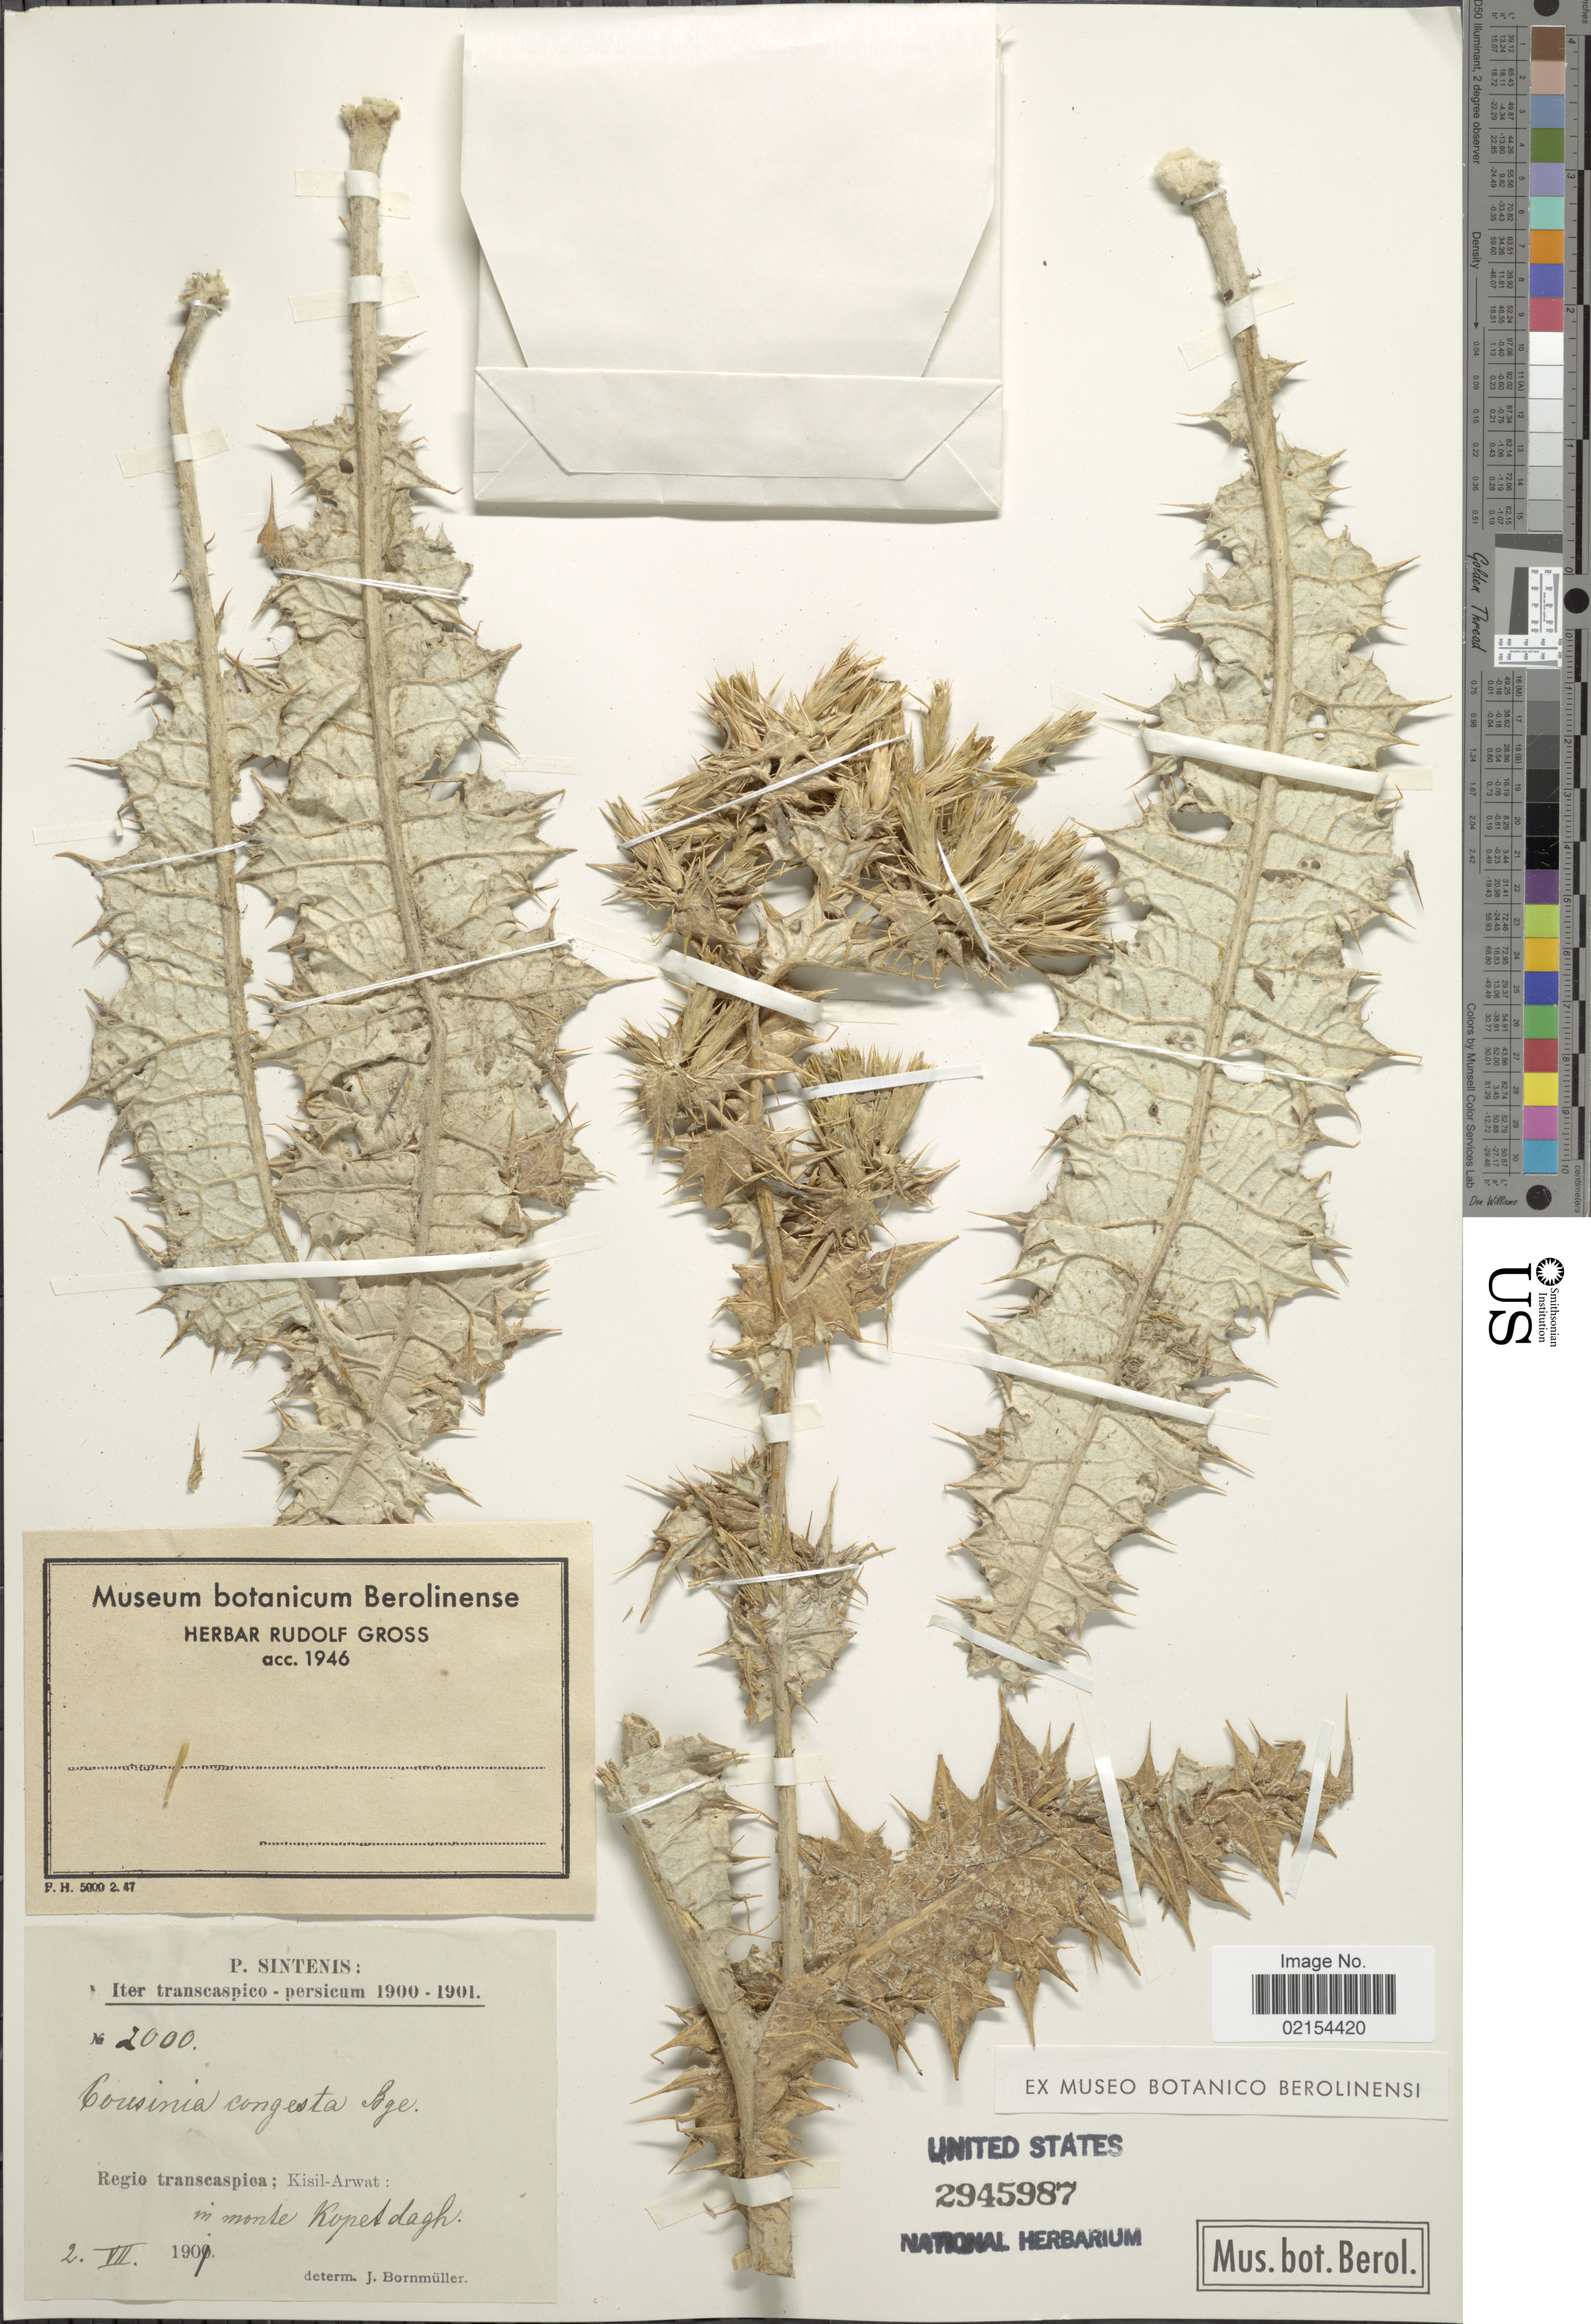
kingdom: Plantae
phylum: Tracheophyta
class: Magnoliopsida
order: Asterales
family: Asteraceae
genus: Cousinia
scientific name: Cousinia congesta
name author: Bunge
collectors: P. Sintenis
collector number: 2000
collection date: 1901-07-02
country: Turkmenistan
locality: Iter Transcaspico, Regio Transcaspica: Kisil-Arwat, in monte Kopet Dagh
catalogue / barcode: US 2945987